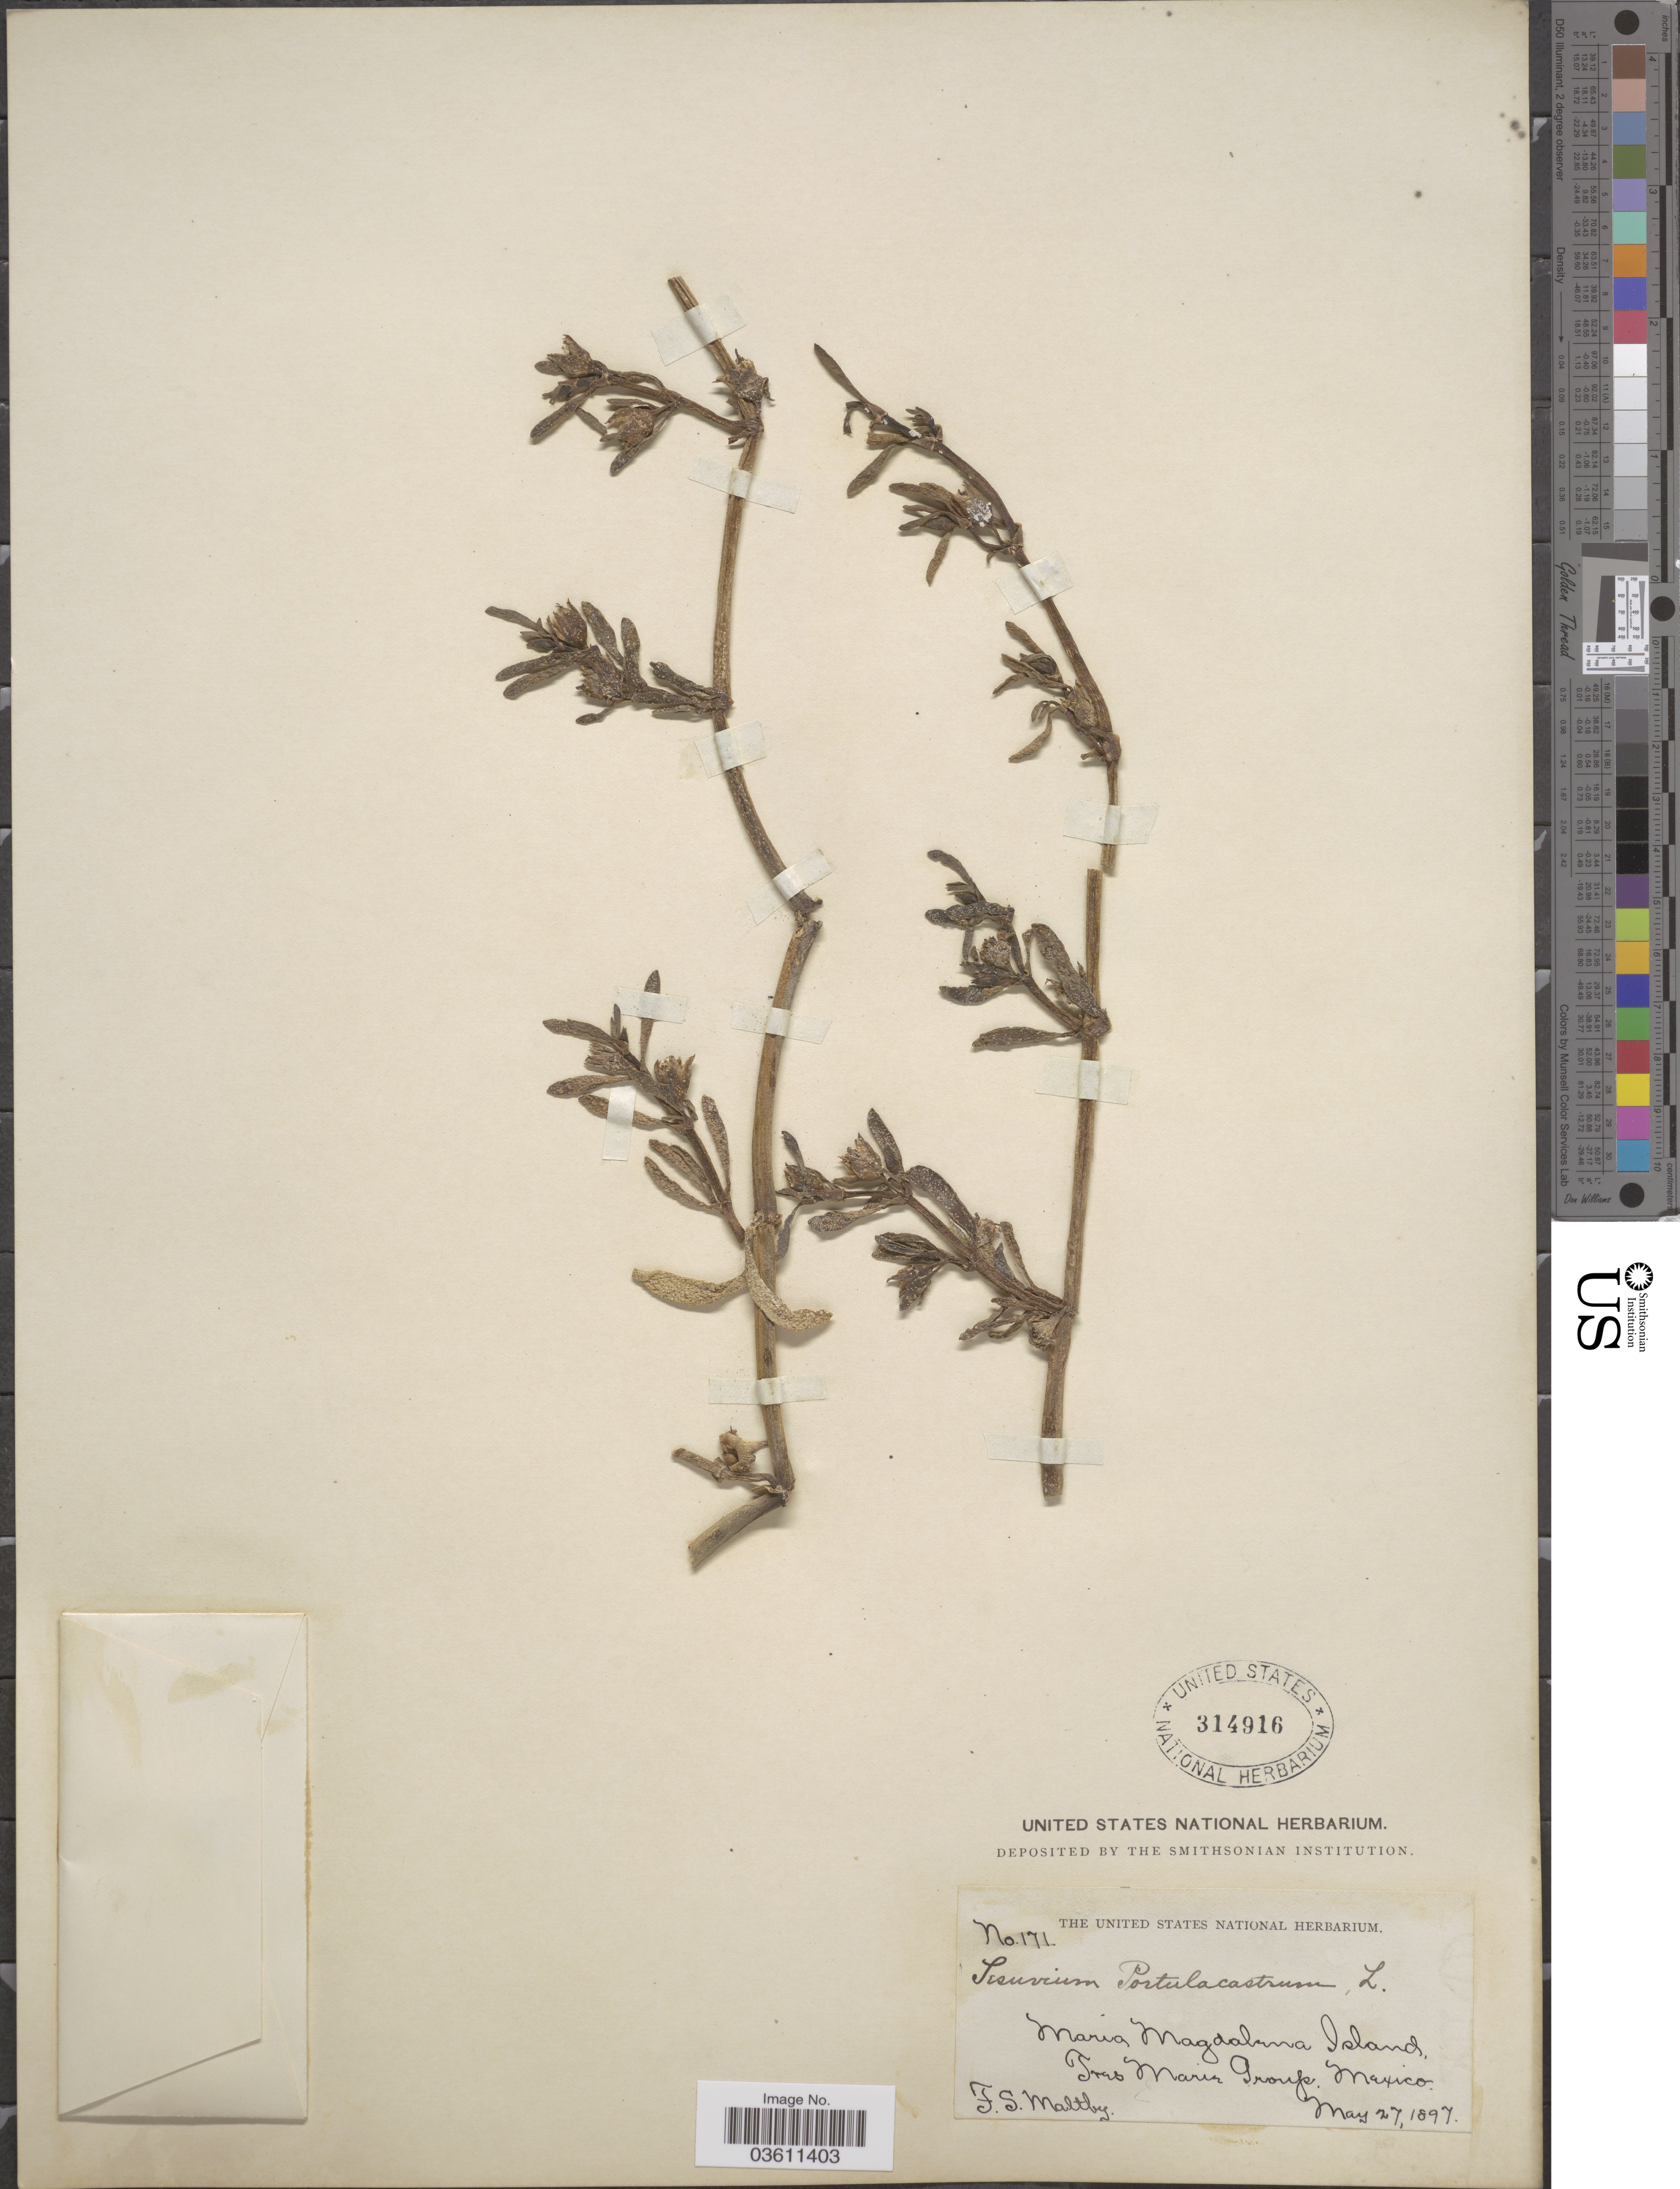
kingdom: Plantae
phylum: Tracheophyta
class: Magnoliopsida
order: Caryophyllales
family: Aizoaceae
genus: Sesuvium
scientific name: Sesuvium portulacastrum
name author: (L.) L.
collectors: F. S. Maltby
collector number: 171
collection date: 1897-05-27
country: Mexico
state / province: Nayarit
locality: Maria Magdalena Island, Tres Maria Group.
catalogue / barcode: US 314916